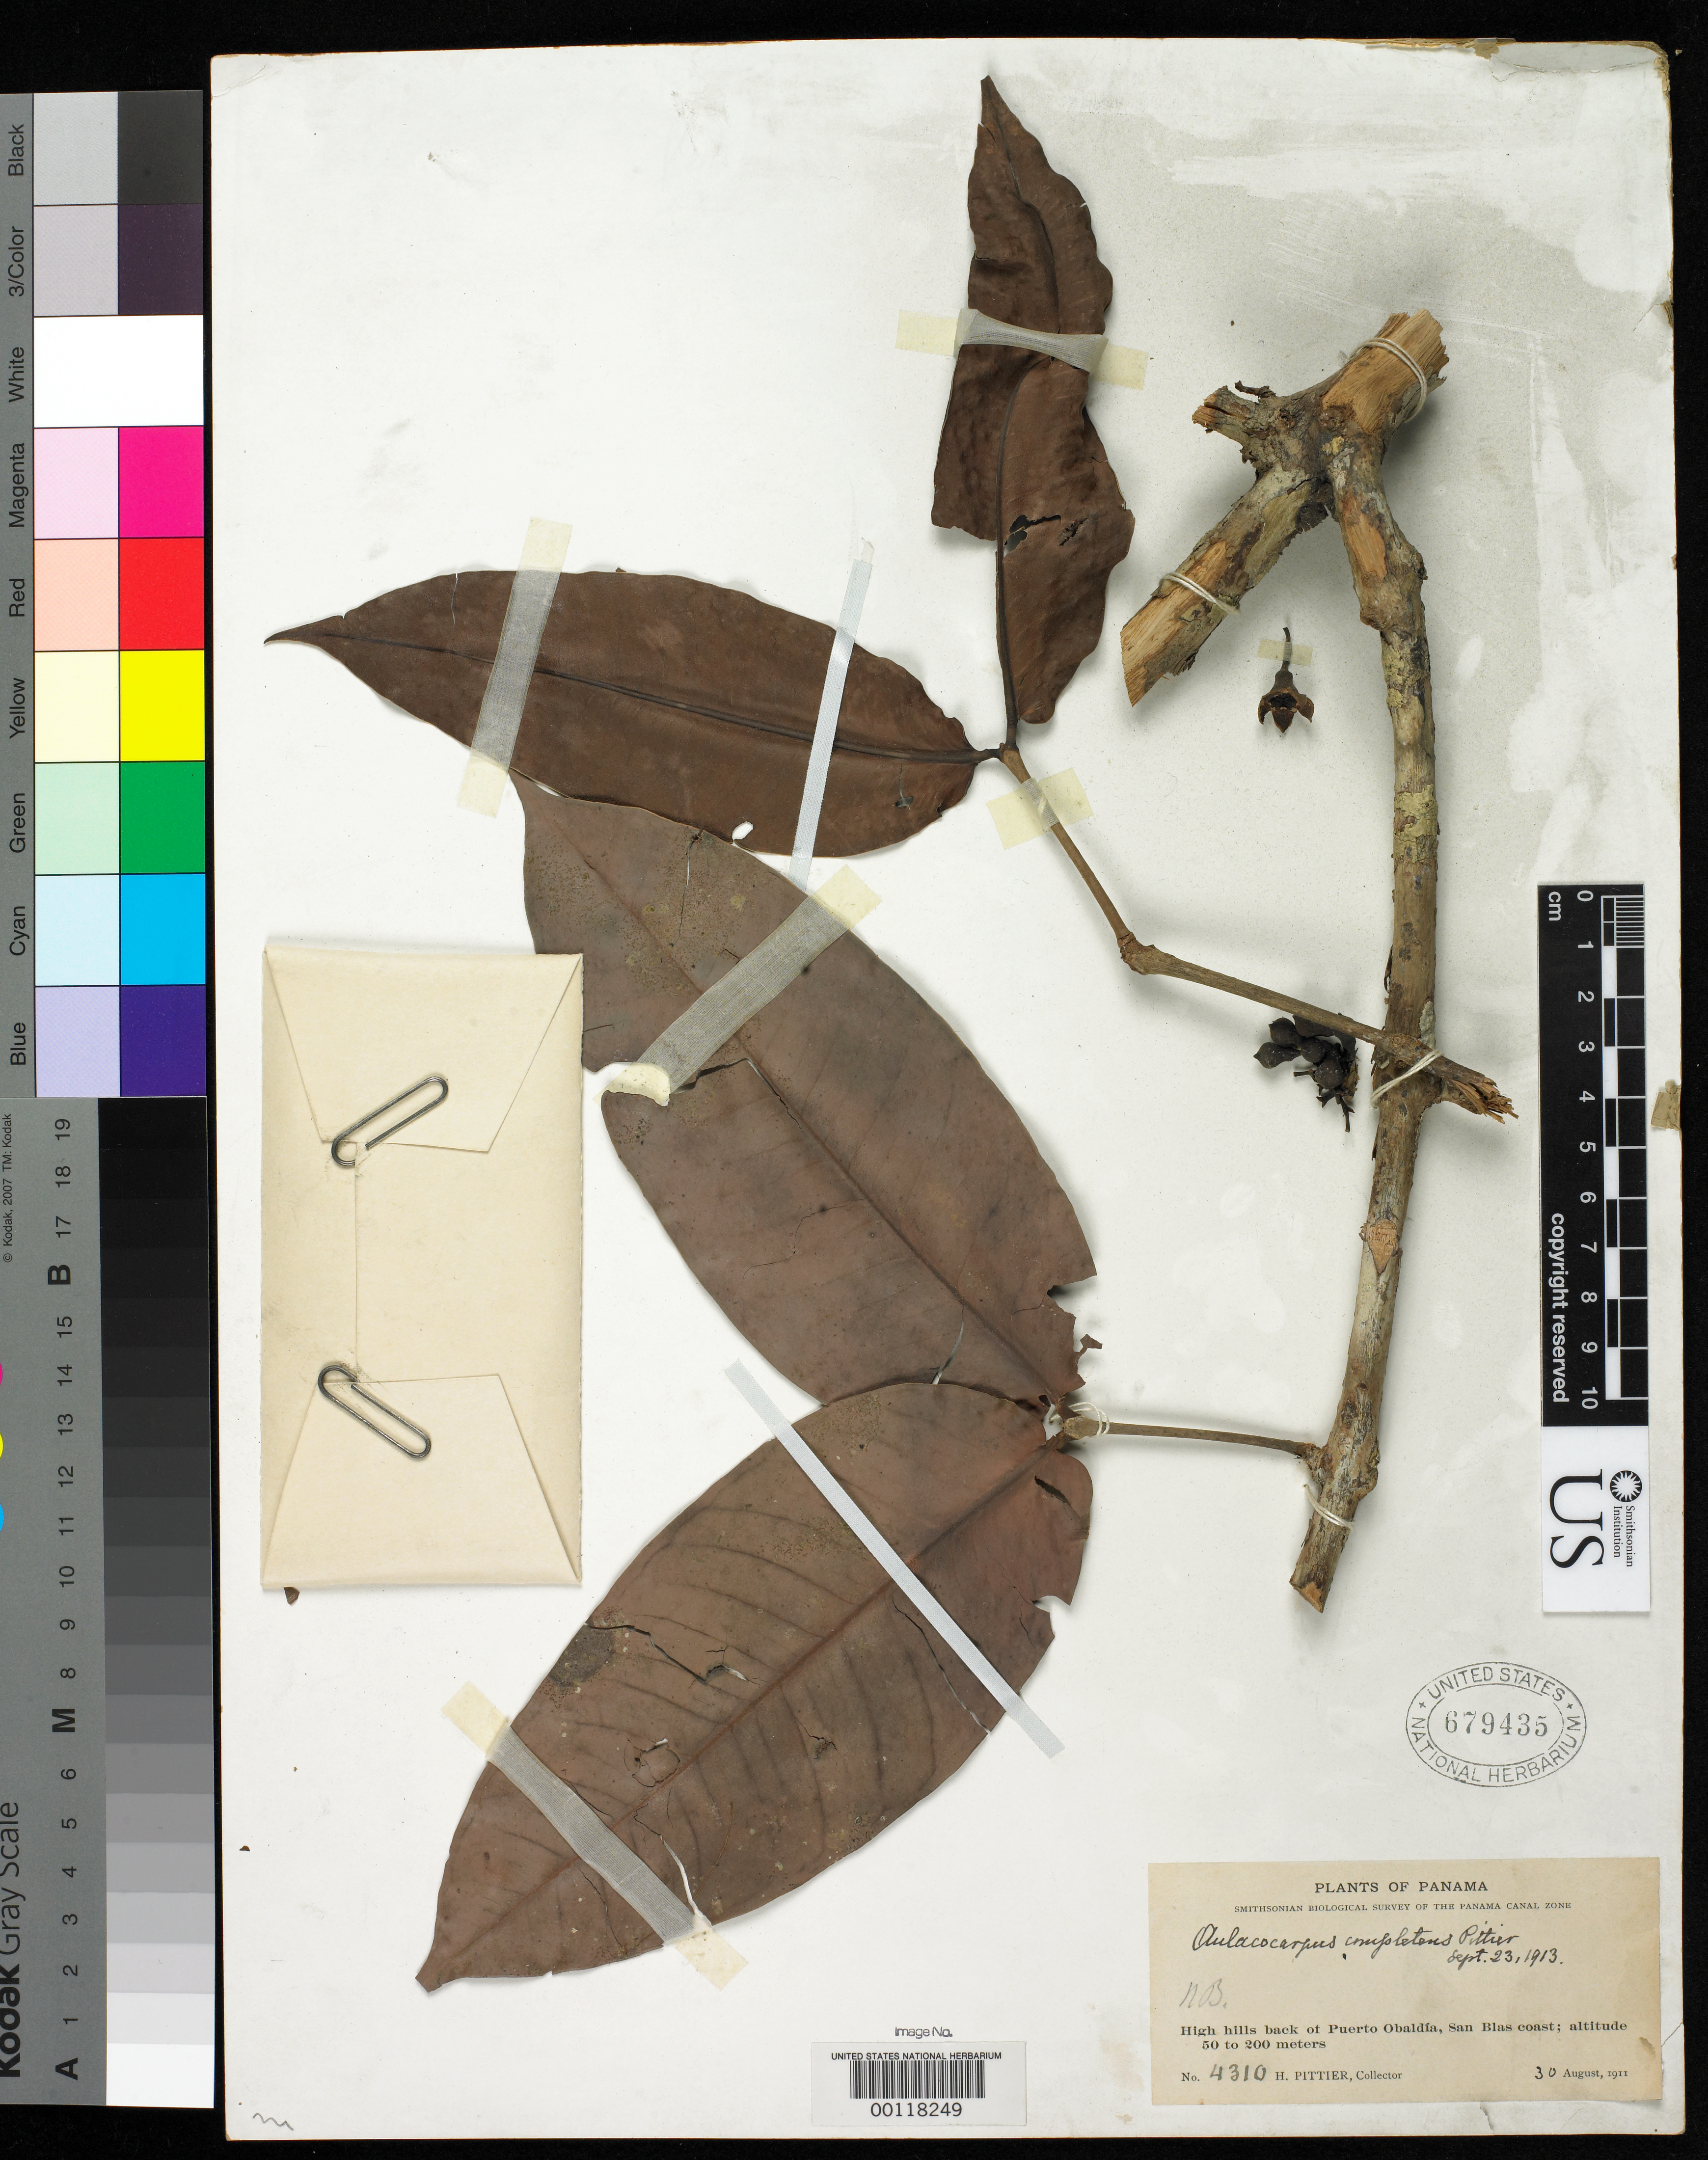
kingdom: Plantae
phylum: Tracheophyta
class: Magnoliopsida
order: Myrtales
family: Melastomataceae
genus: Aulacocarpus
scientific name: Aulacocarpus completens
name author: Pittier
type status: Holotype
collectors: H. F. Pittier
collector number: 4310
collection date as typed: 30 Aug 1911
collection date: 1911-08-30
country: Panama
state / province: Kuna Yala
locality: High hills back of Puerto Obaldía, San Blas coast.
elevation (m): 50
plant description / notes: Seed packet with Type sheets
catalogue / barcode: US 679435